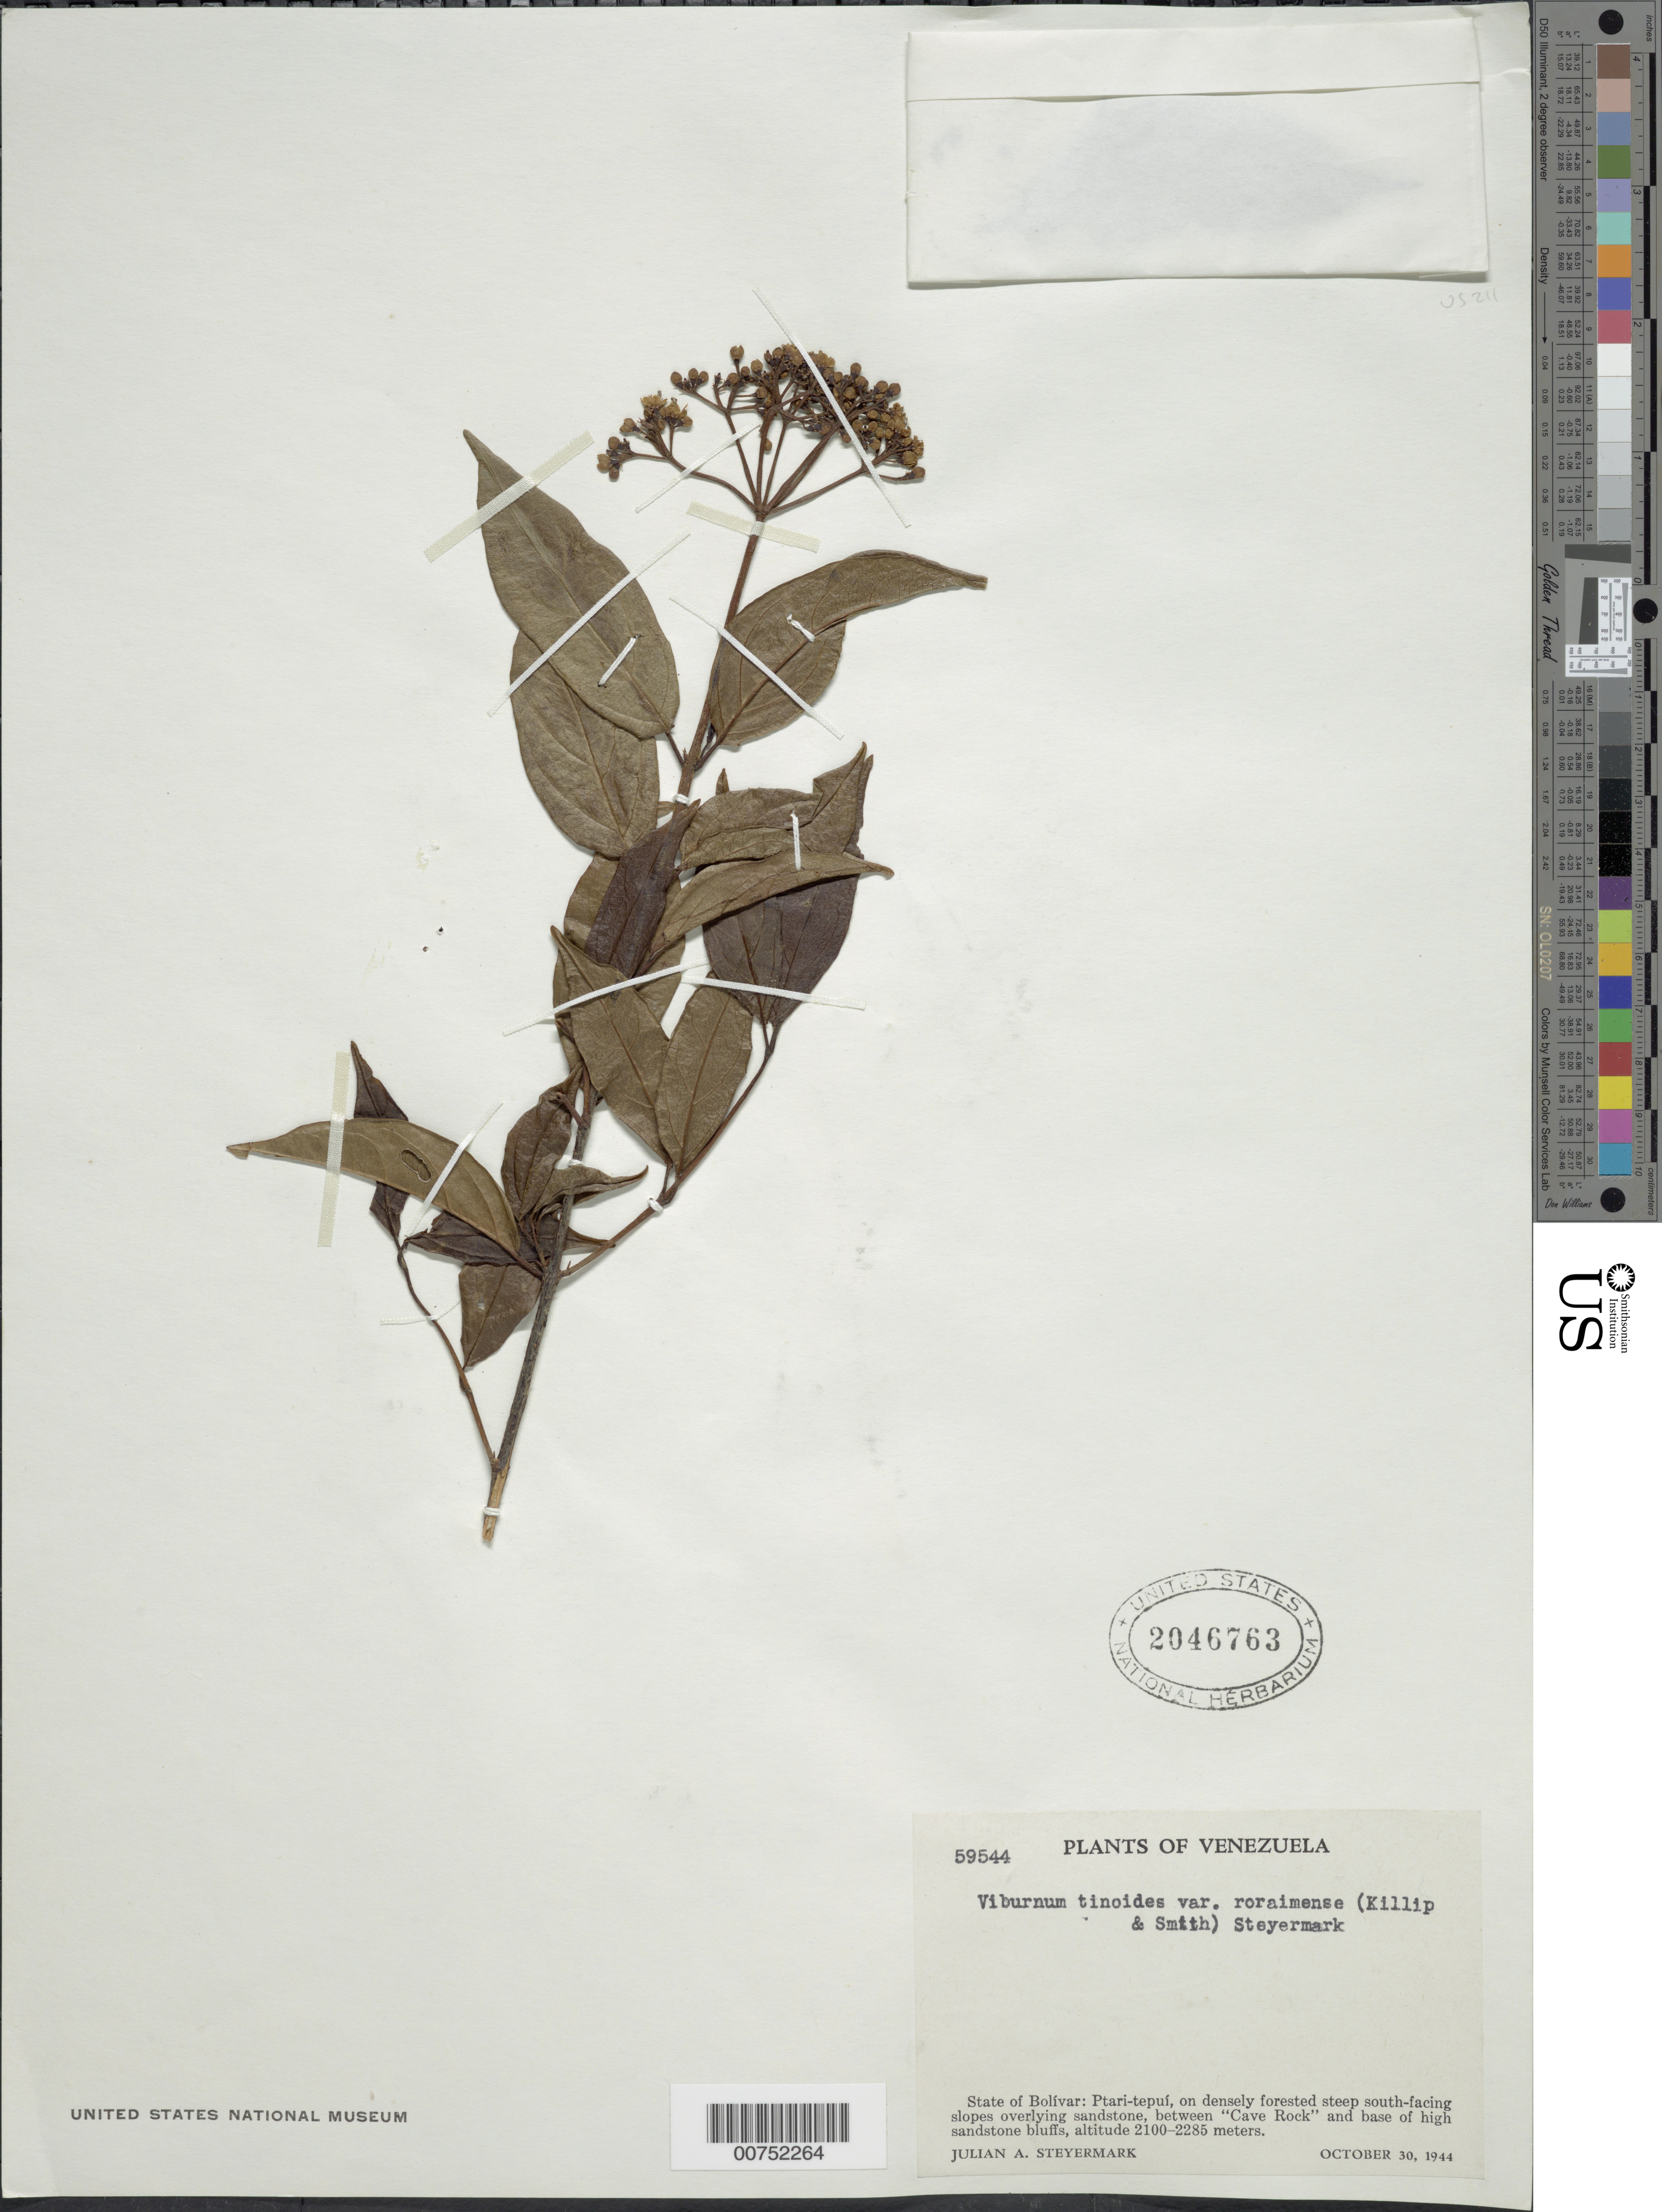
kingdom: Plantae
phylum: Tracheophyta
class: Magnoliopsida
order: Dipsacales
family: Viburnaceae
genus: Viburnum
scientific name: Viburnum tinoides var. roraimense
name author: (Killip & A.C. Sm.) Steyerm.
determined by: Steyermark, Julian A., (VEN)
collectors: J. Steyermark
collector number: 59544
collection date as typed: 30-Oct-44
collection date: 1944-10-30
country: Venezuela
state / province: Bolívar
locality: Ptari-tepuí, between "Cave Rock" and base of high sandstone bluffs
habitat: Densely forested steep S-facing slopes overlying sandstone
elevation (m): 2100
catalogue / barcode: US 2046763